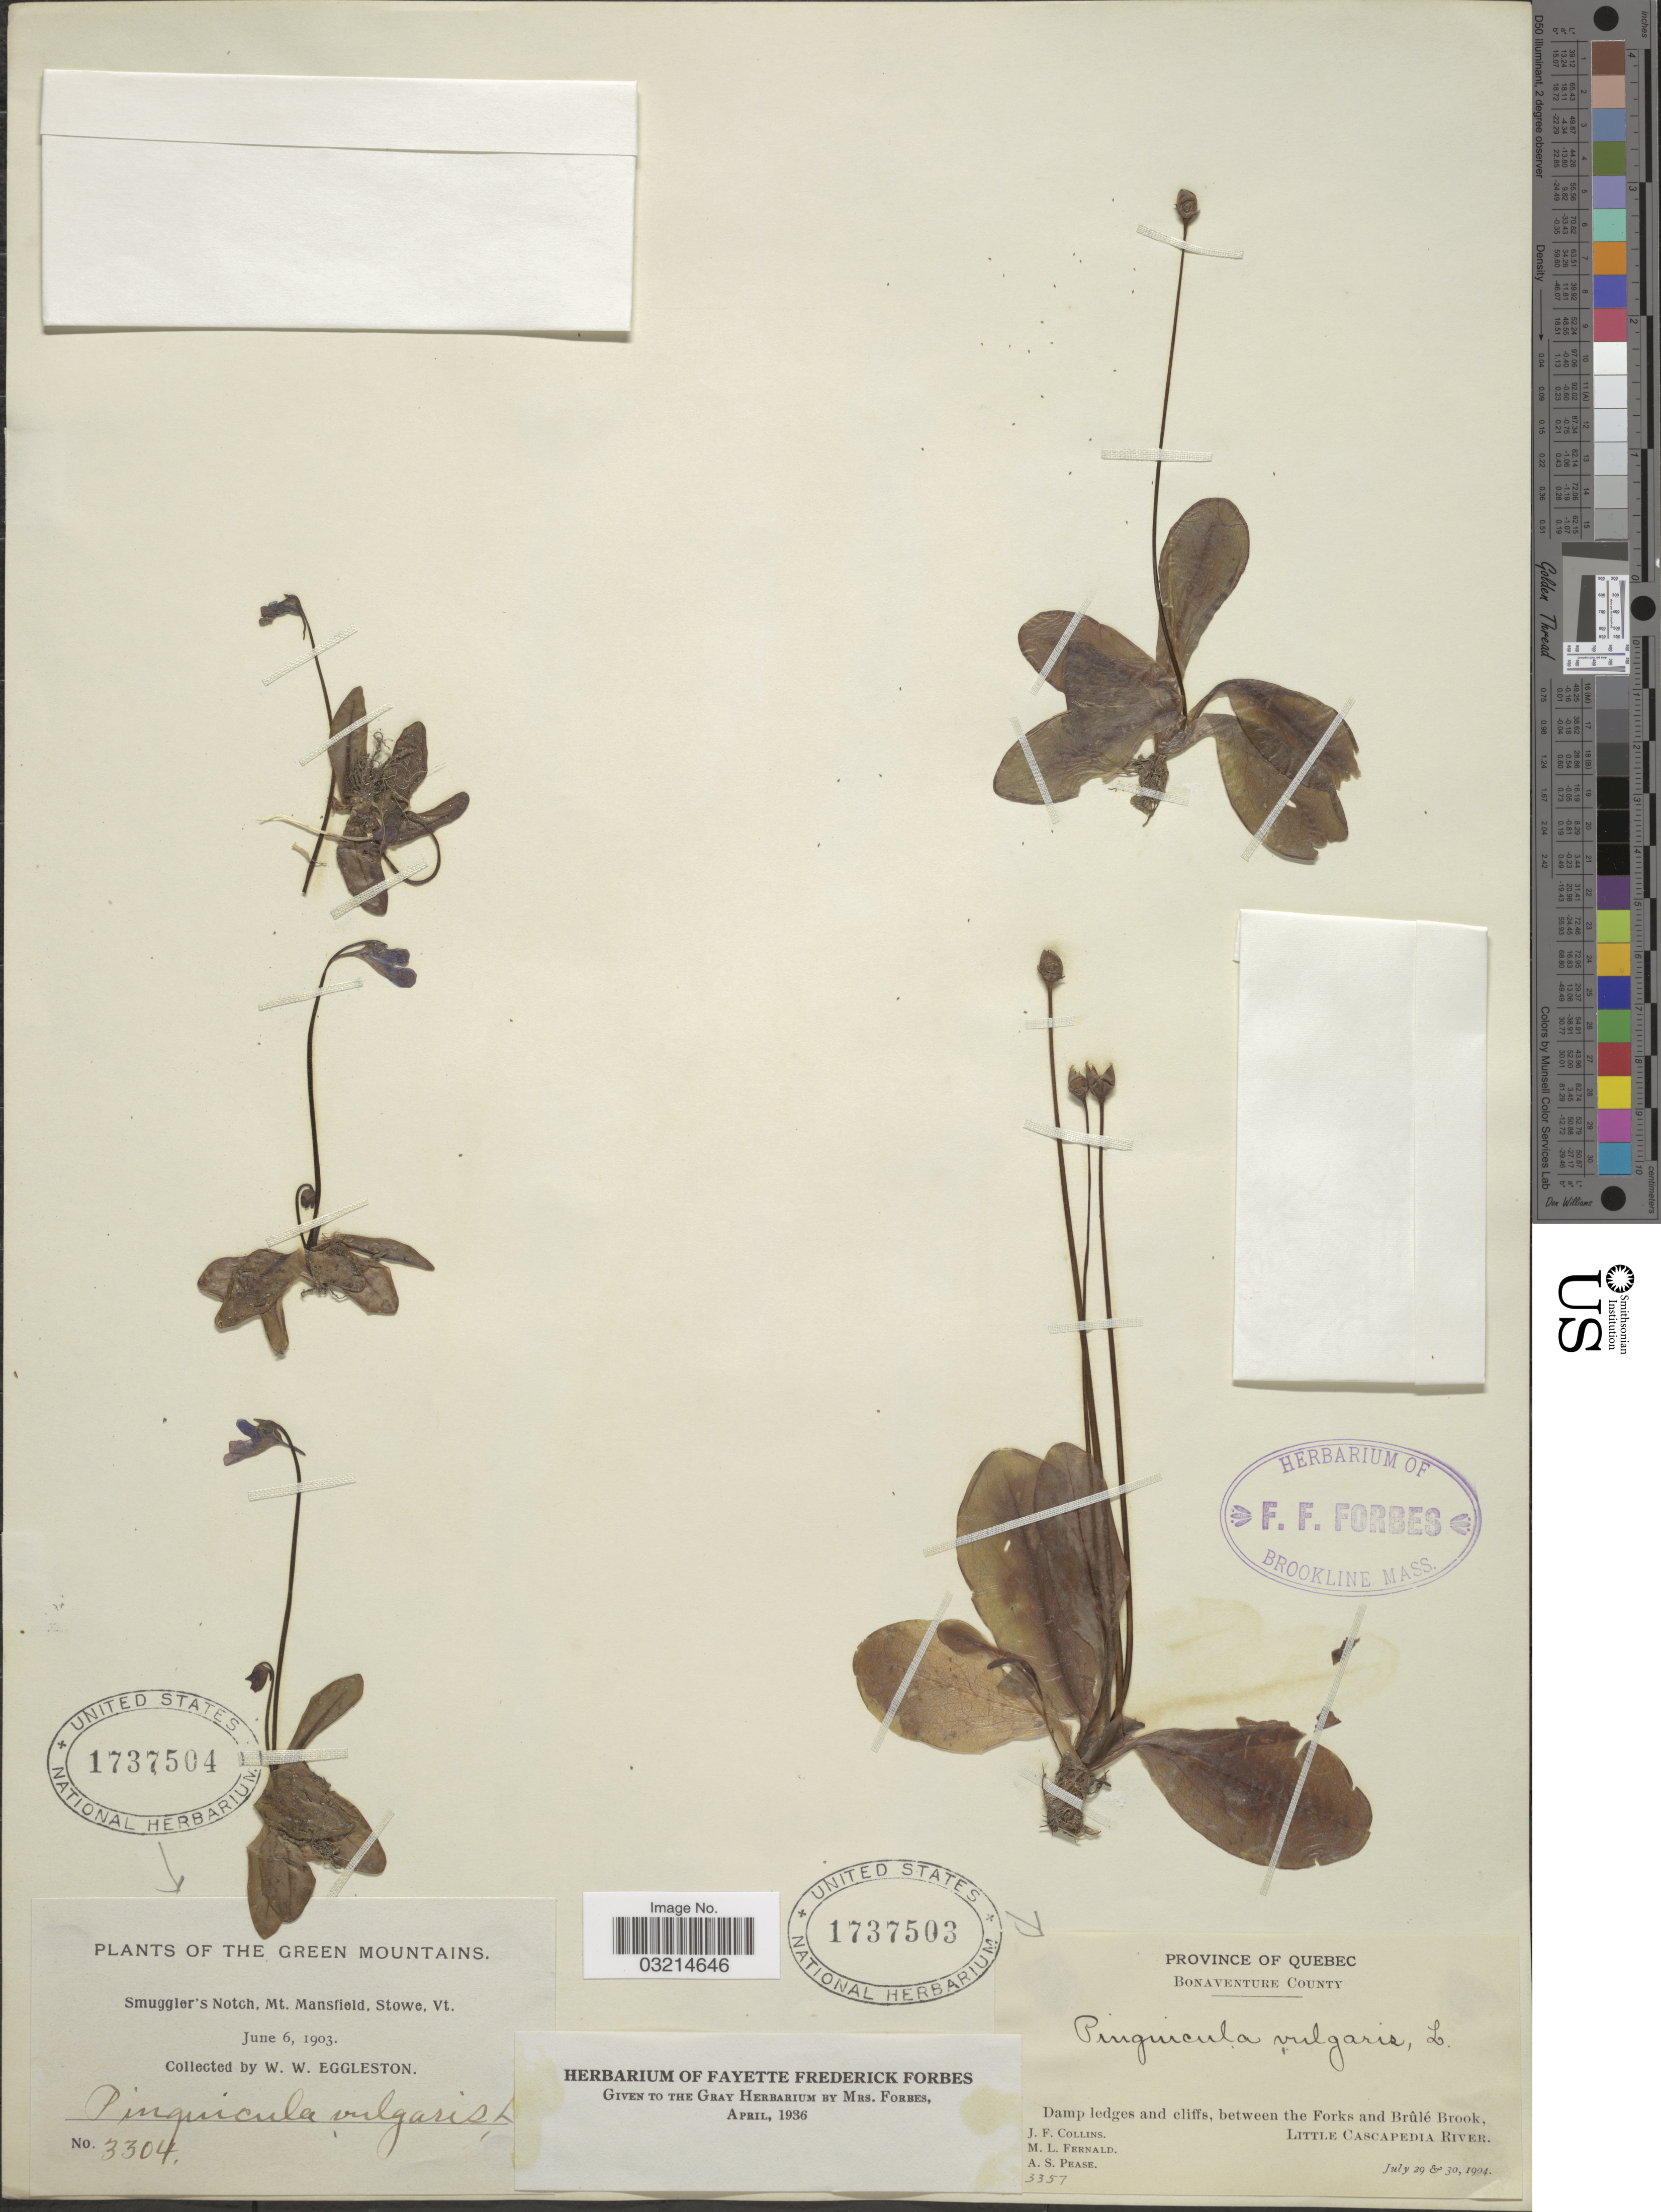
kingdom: Plantae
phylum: Tracheophyta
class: Magnoliopsida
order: Lamiales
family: Lentibulariaceae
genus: Pinguicula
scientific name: Pinguicula vulgaris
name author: L.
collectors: J. Collins, M. L. Fernald & A. S. Pease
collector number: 3357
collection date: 1924-07-29/1924-07-30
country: Canada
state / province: Quebec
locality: Bonaventure County, Damp ledges and cliffs, between the Forks and Brûlé Brook, Little Cascapedia River.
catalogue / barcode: US 1737503